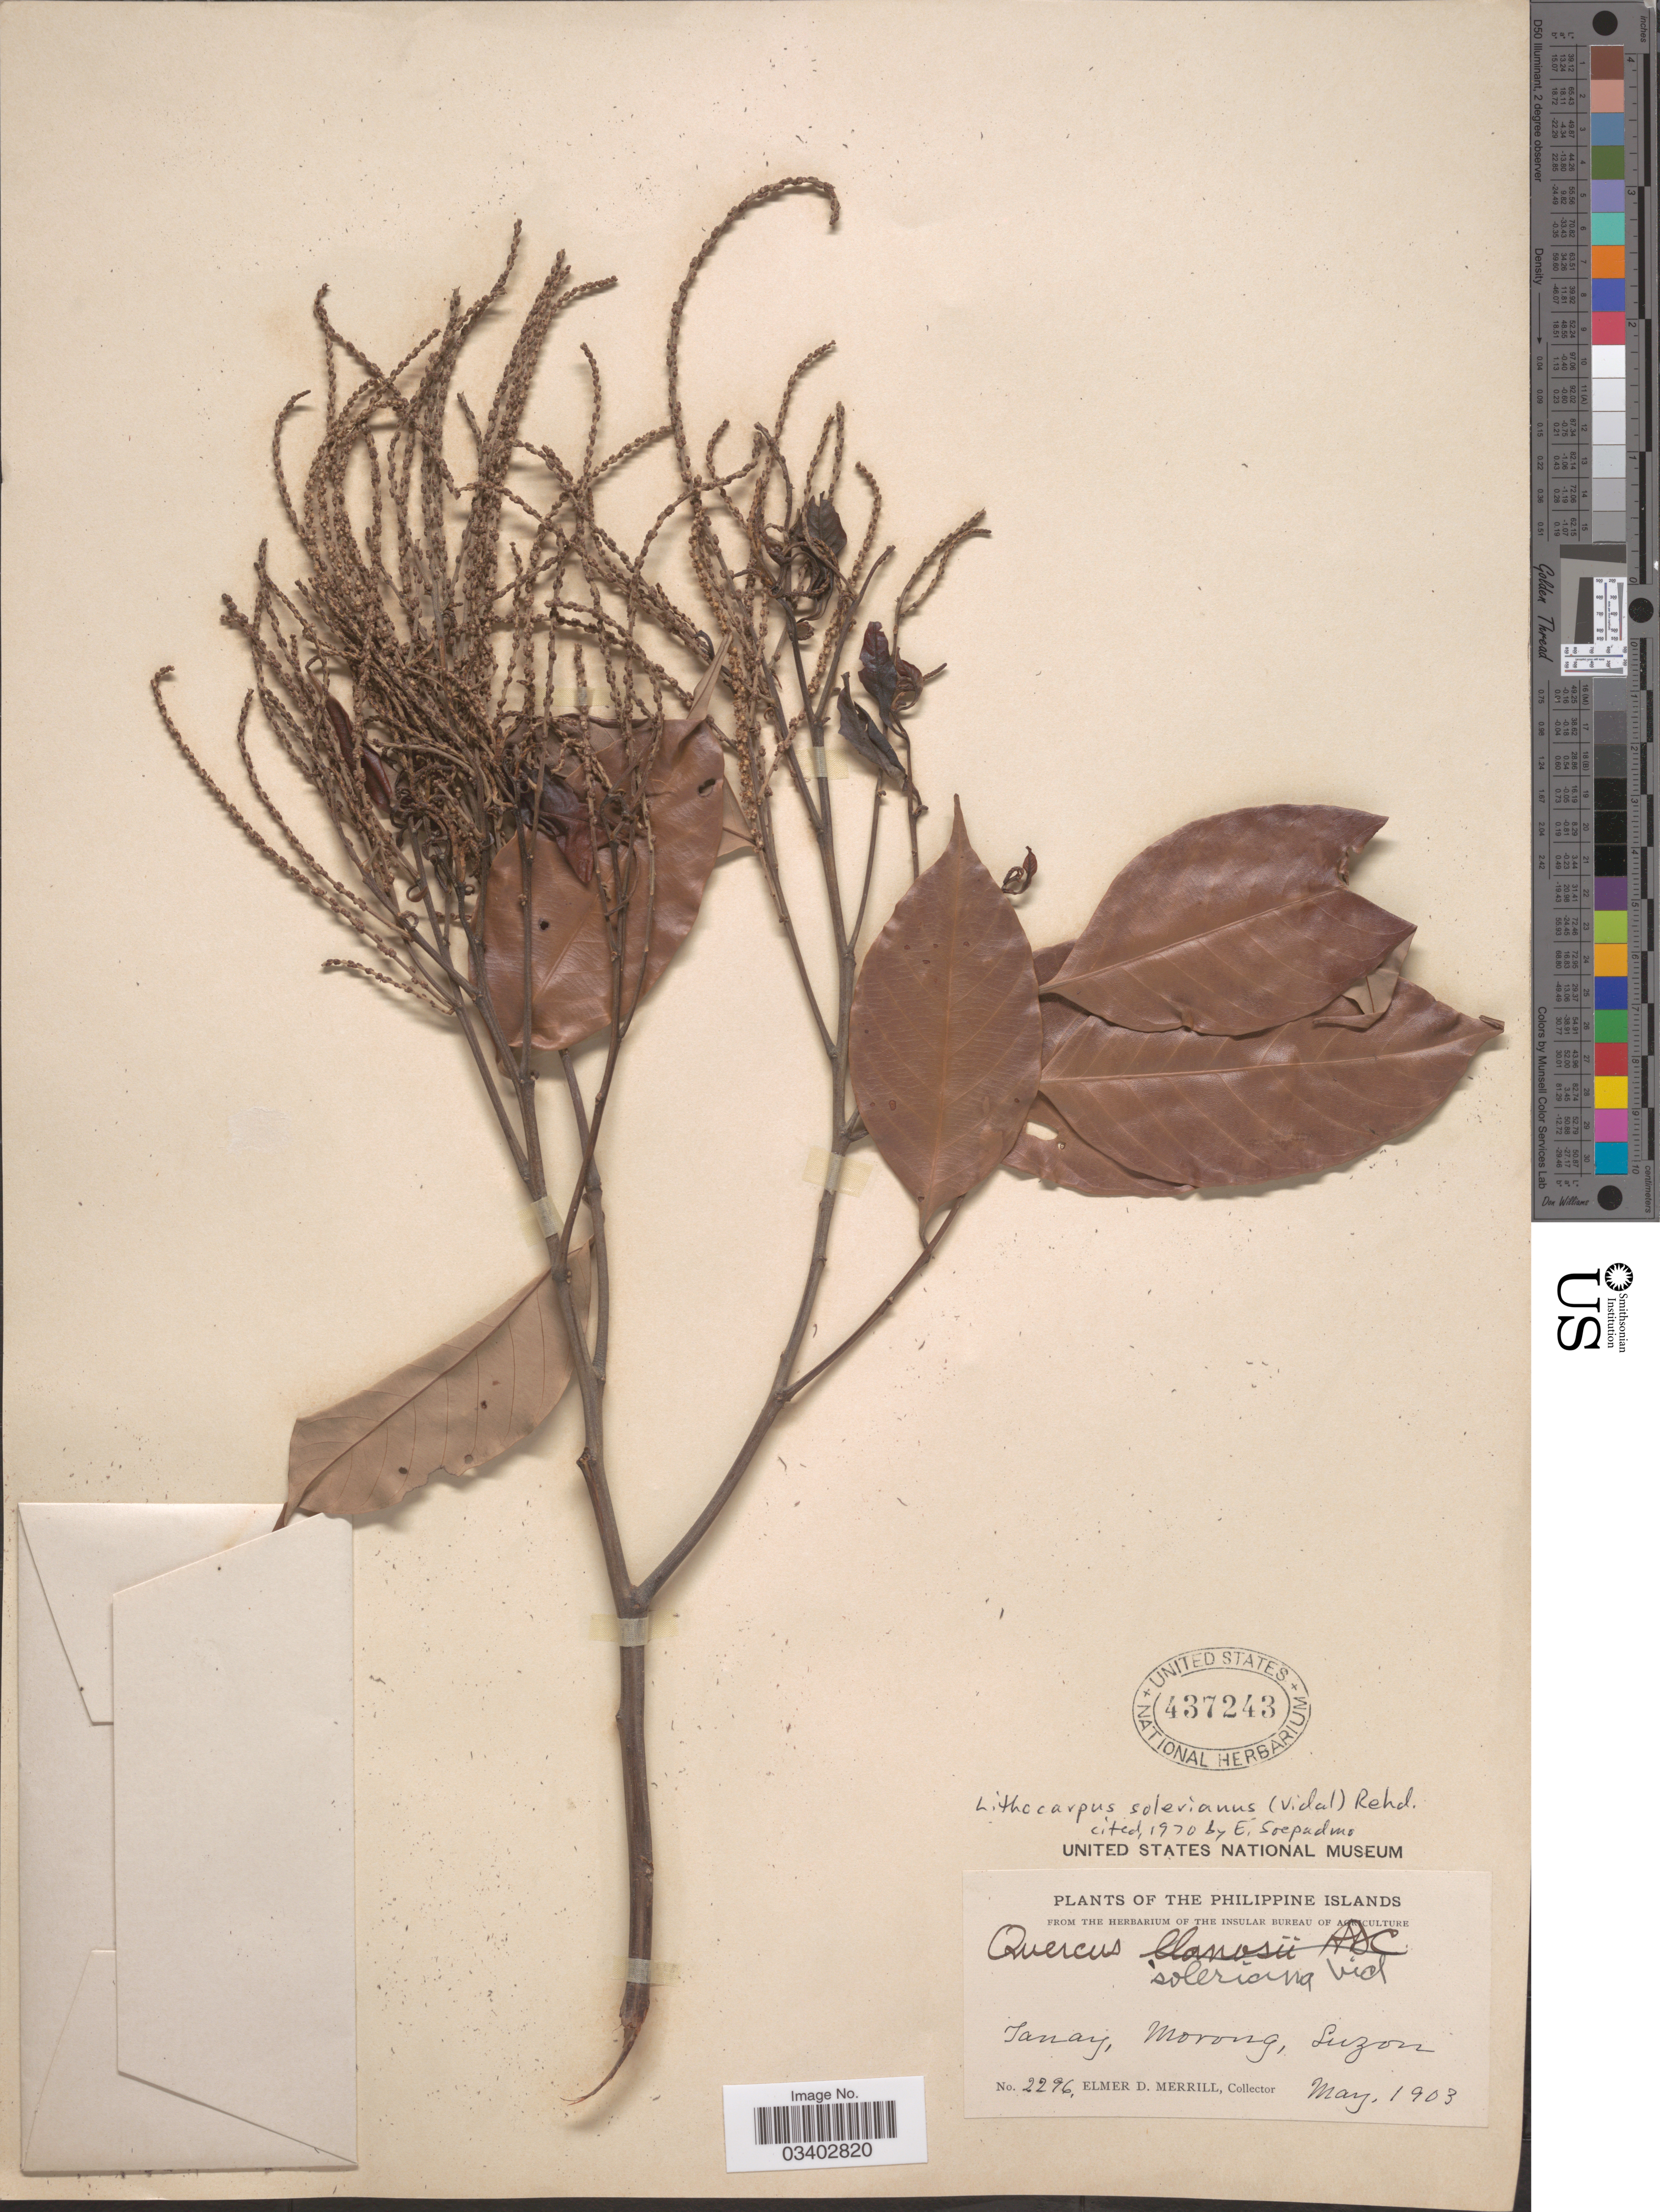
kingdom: Plantae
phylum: Tracheophyta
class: Magnoliopsida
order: Fagales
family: Fagaceae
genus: Lithocarpus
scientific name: Lithocarpus solerianus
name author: (Vidal) Rehder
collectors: E. D. Merrill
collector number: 2296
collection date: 1903-05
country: Philippines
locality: Tanay, Morong, Luzon.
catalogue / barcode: US 437243